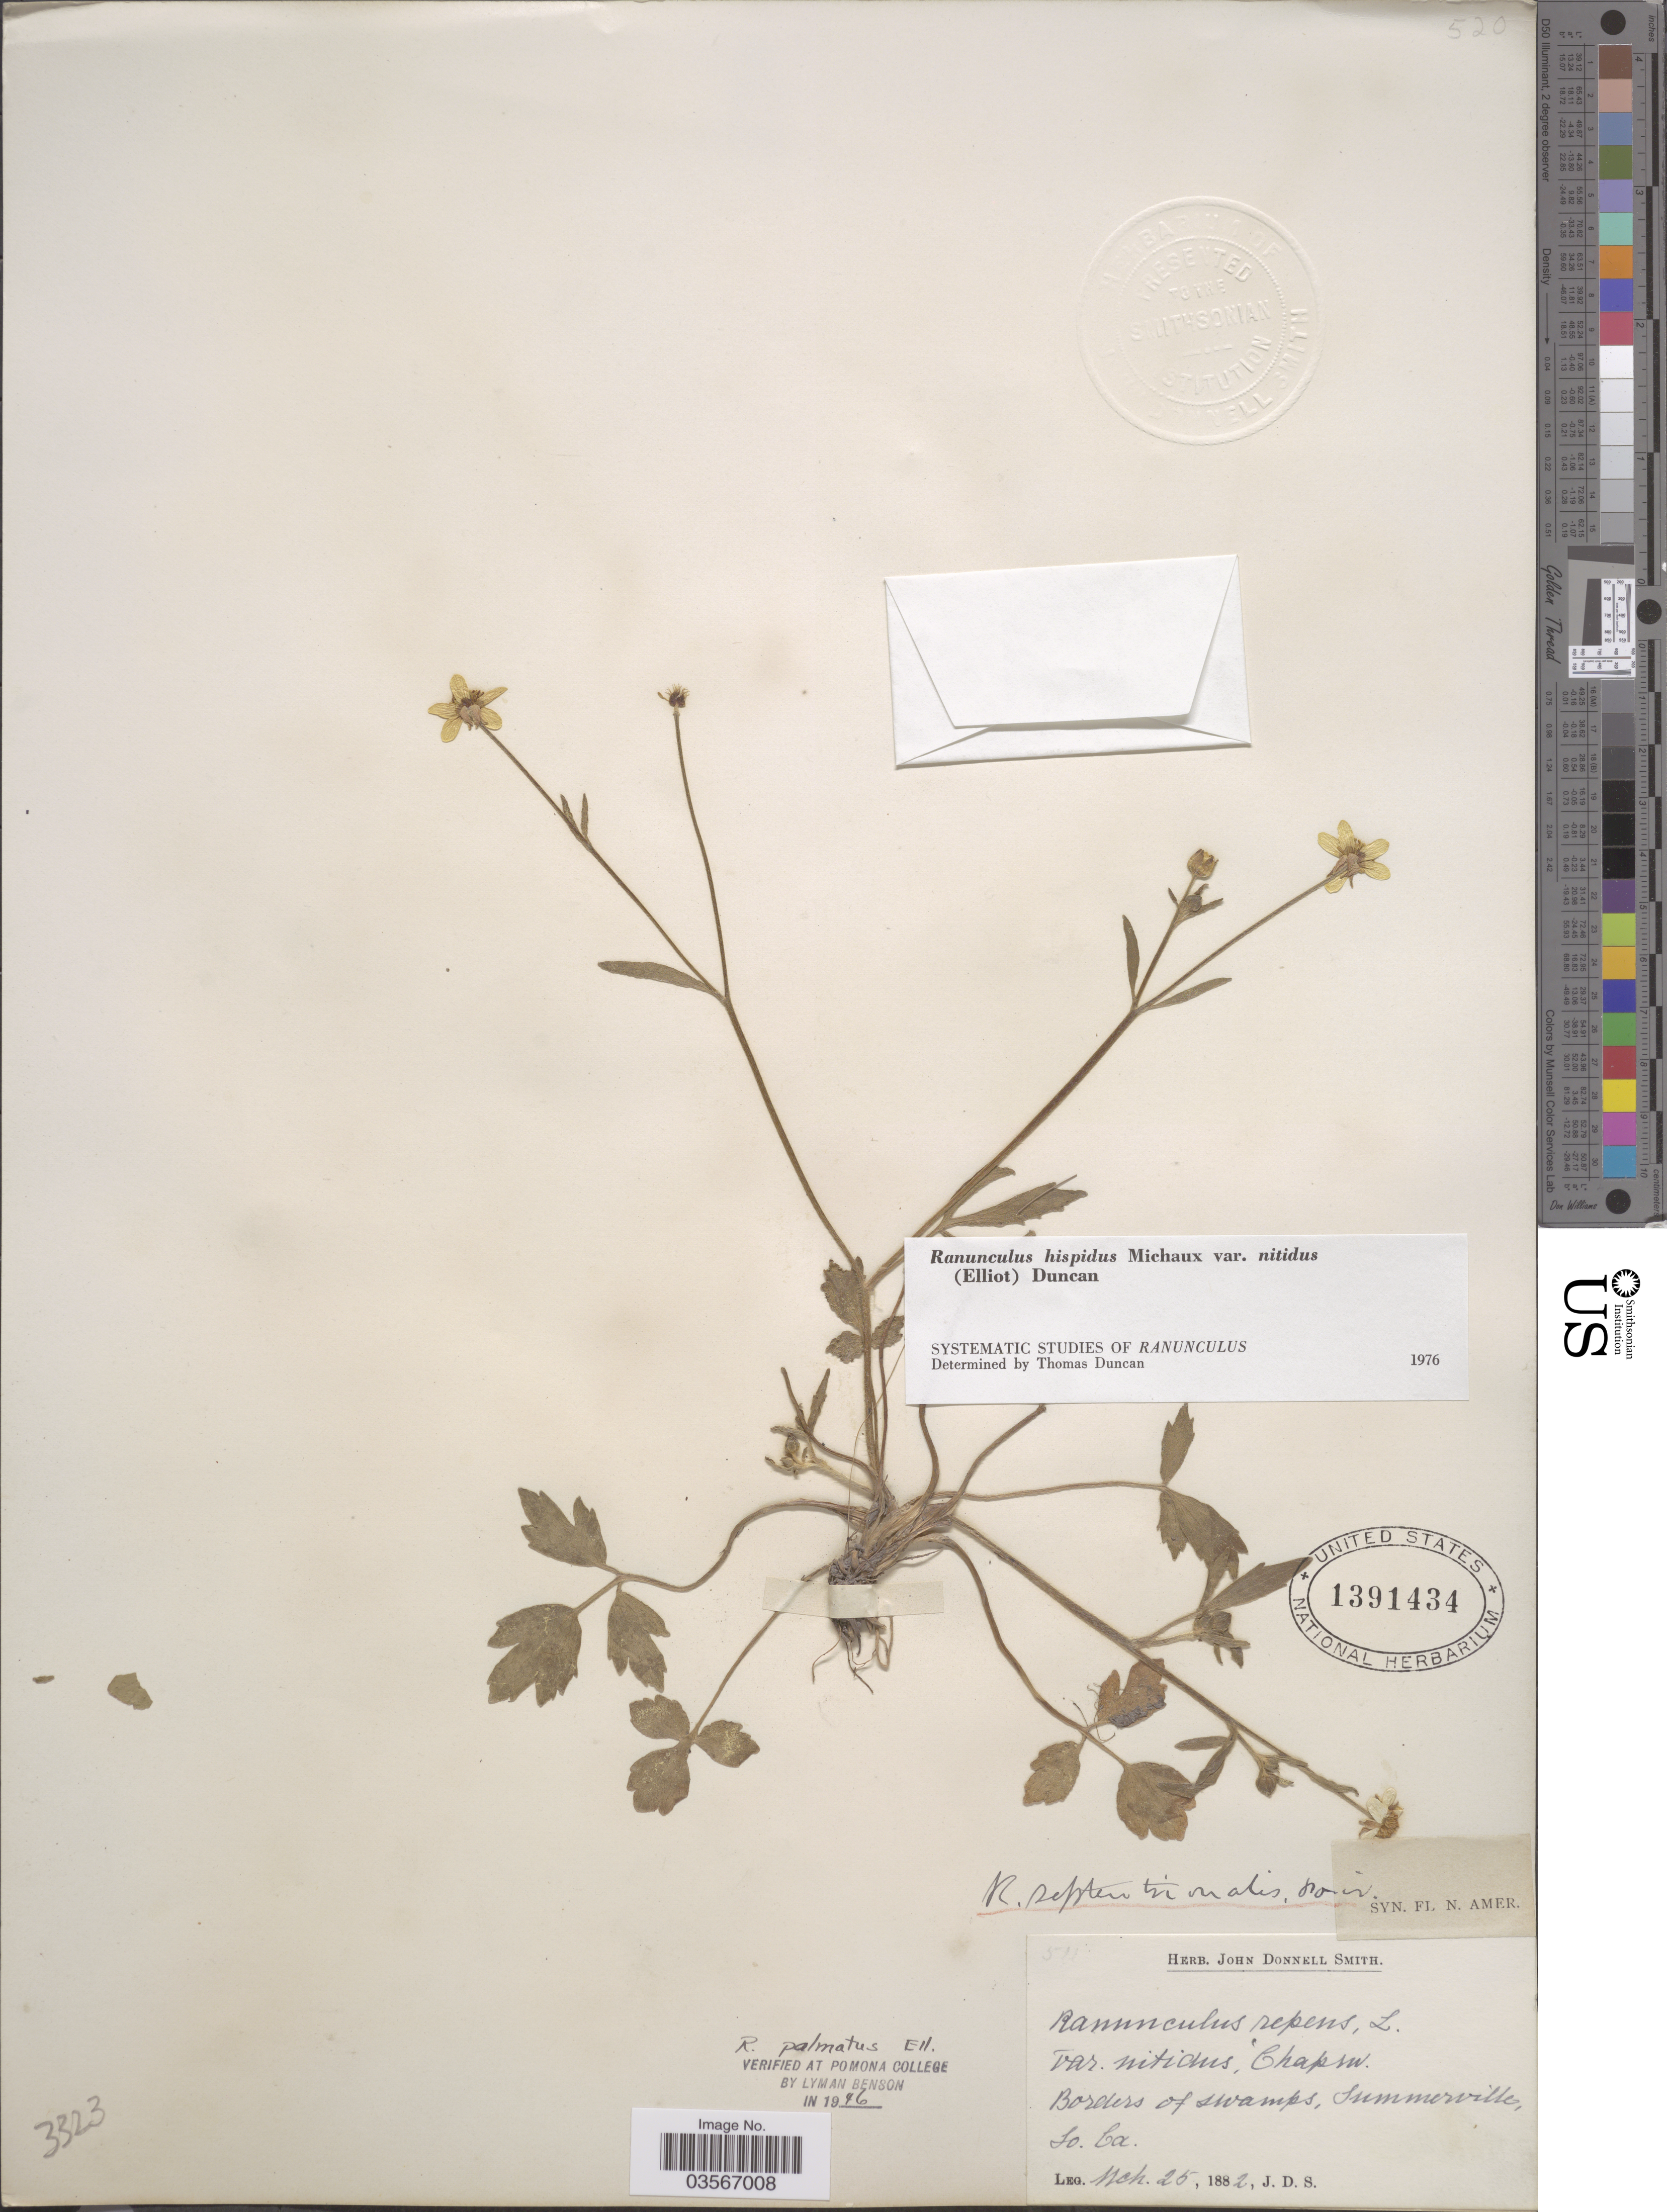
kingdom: Plantae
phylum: Tracheophyta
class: Magnoliopsida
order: Ranunculales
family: Ranunculaceae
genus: Ranunculus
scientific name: Ranunculus hispidus var. nitidus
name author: (Chapm.) T. Duncan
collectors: J. Donnell Smith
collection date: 1882-03-25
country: United States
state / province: South Carolina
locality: Borders of swamps, Summerville.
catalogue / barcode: US 1391434